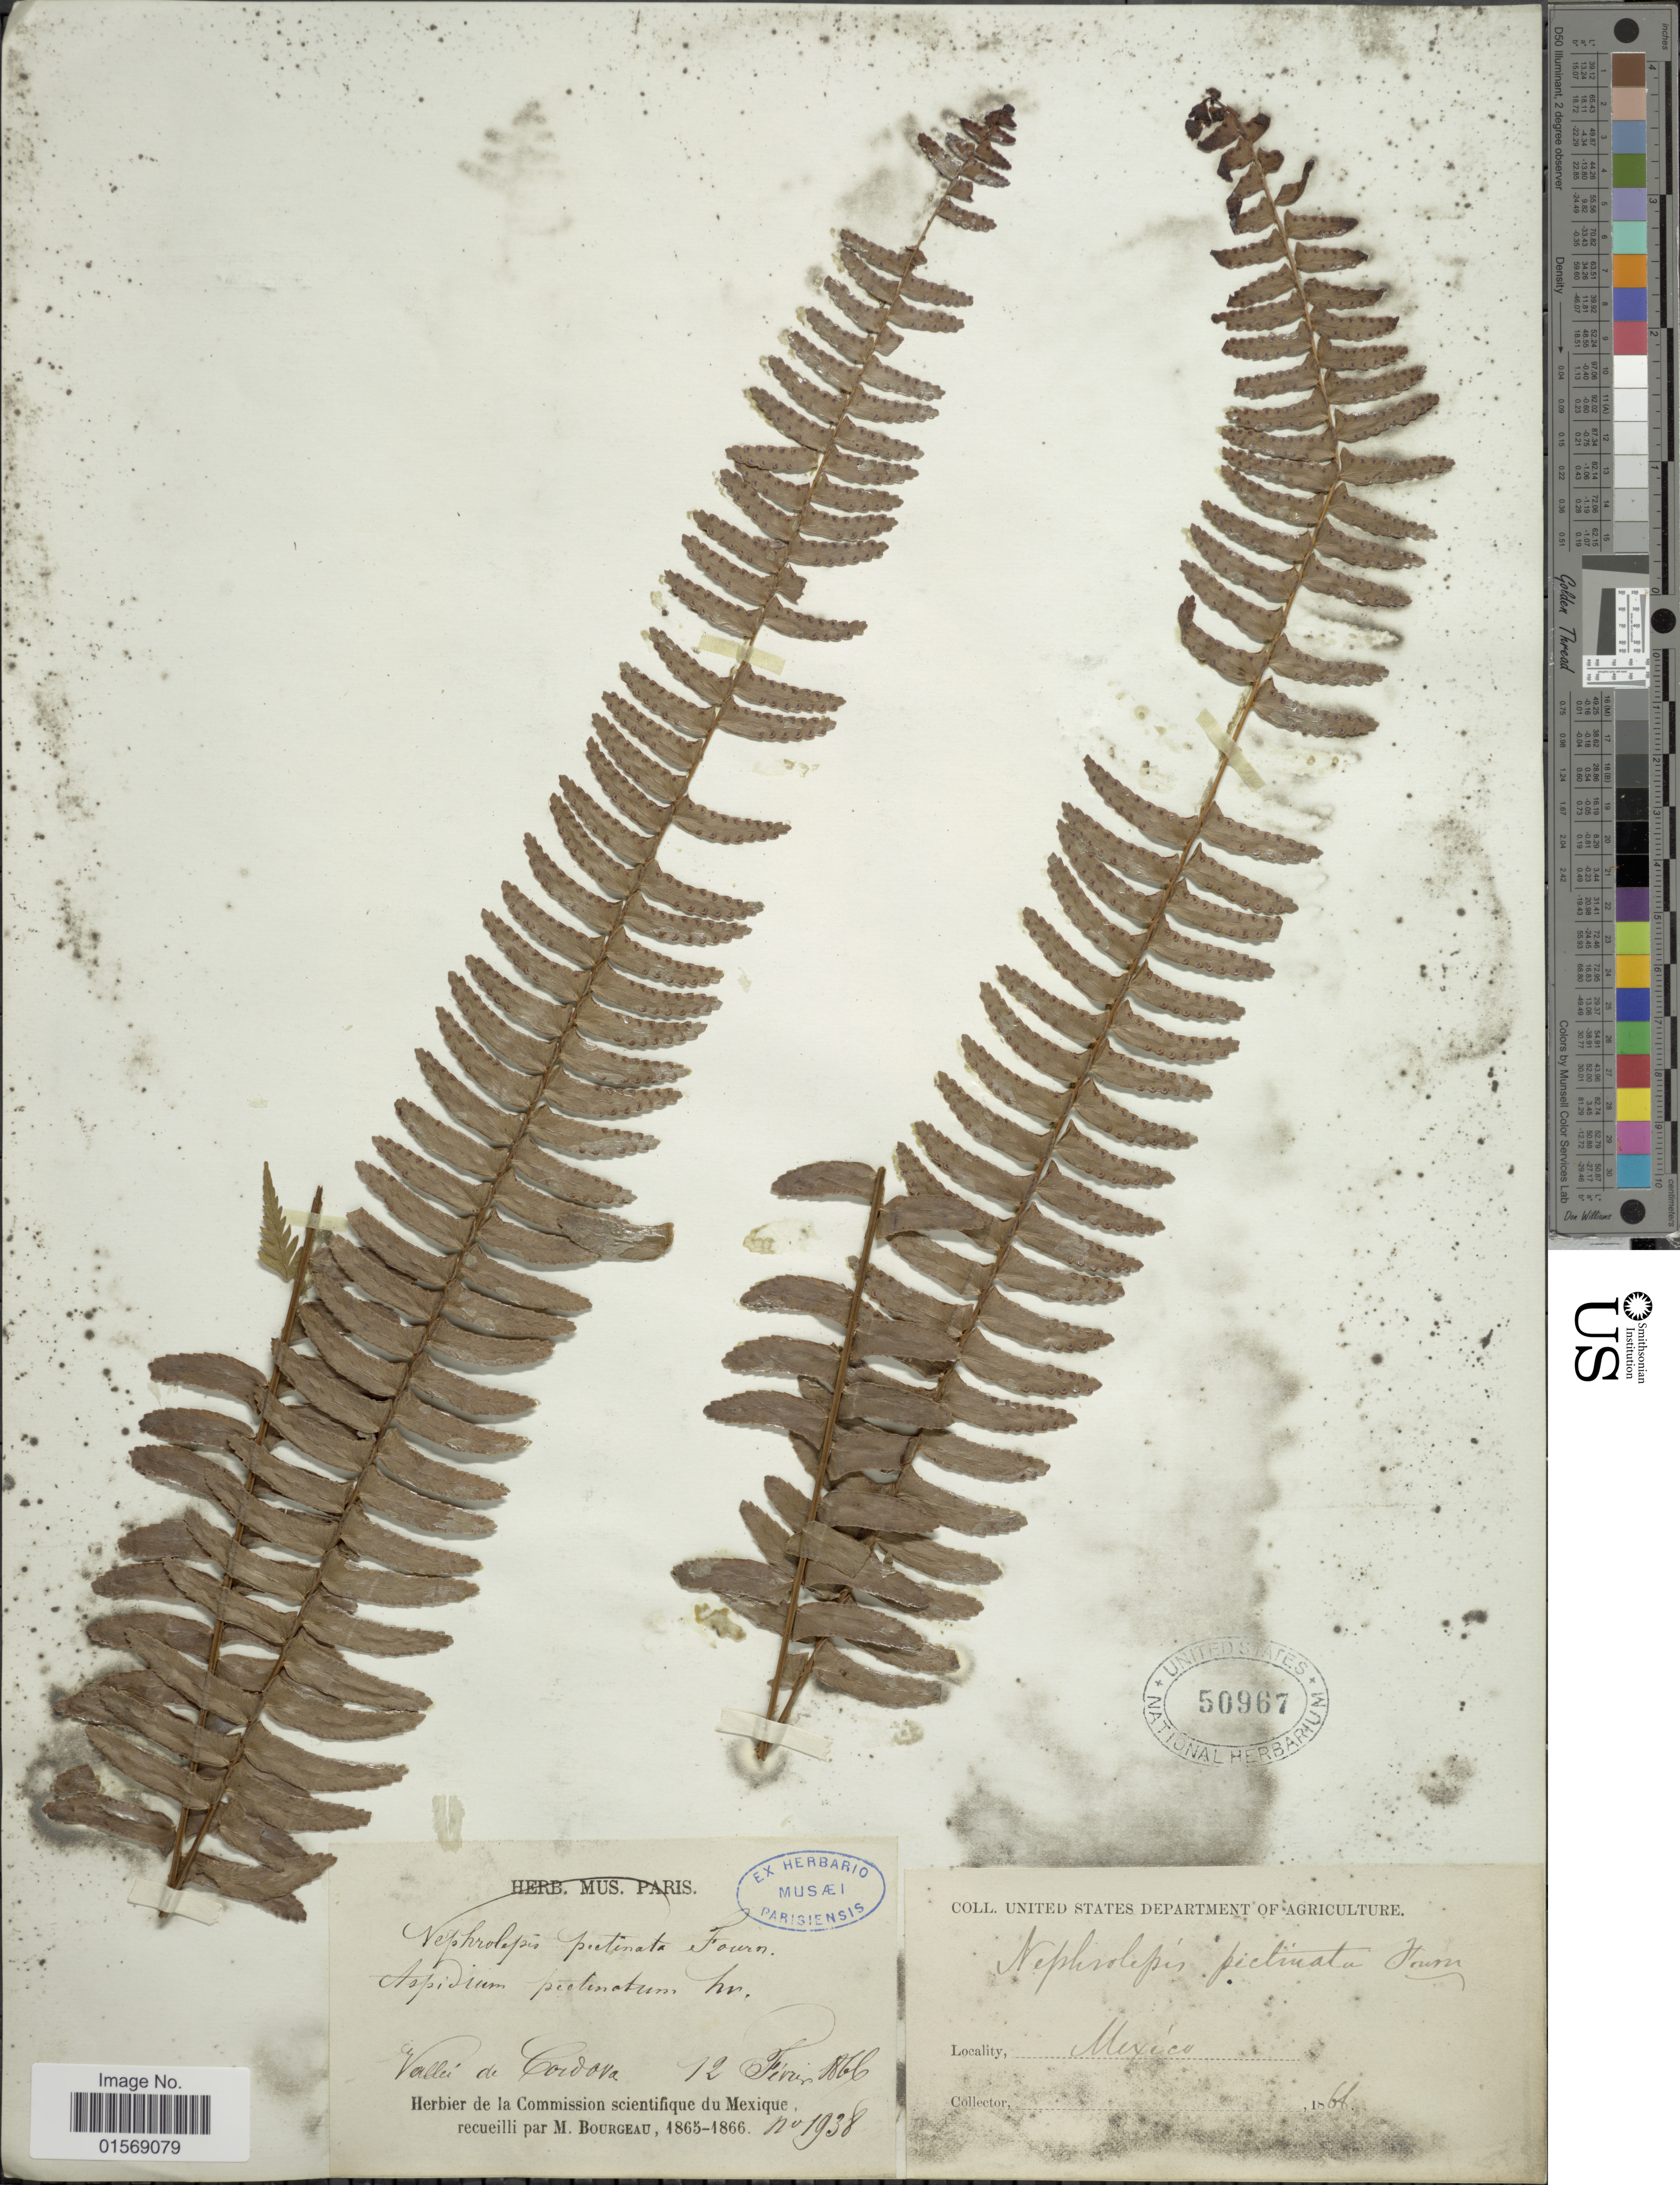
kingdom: Plantae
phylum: Tracheophyta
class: Polypodiopsida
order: Polypodiales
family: Nephrolepidaceae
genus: Nephrolepis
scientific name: Nephrolepis pectinata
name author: (Willd.) Schott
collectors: M. Bourgeau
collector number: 1938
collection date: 1866-02-12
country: Mexico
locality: Mexico. Vallei de Cordova.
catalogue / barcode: US 50967